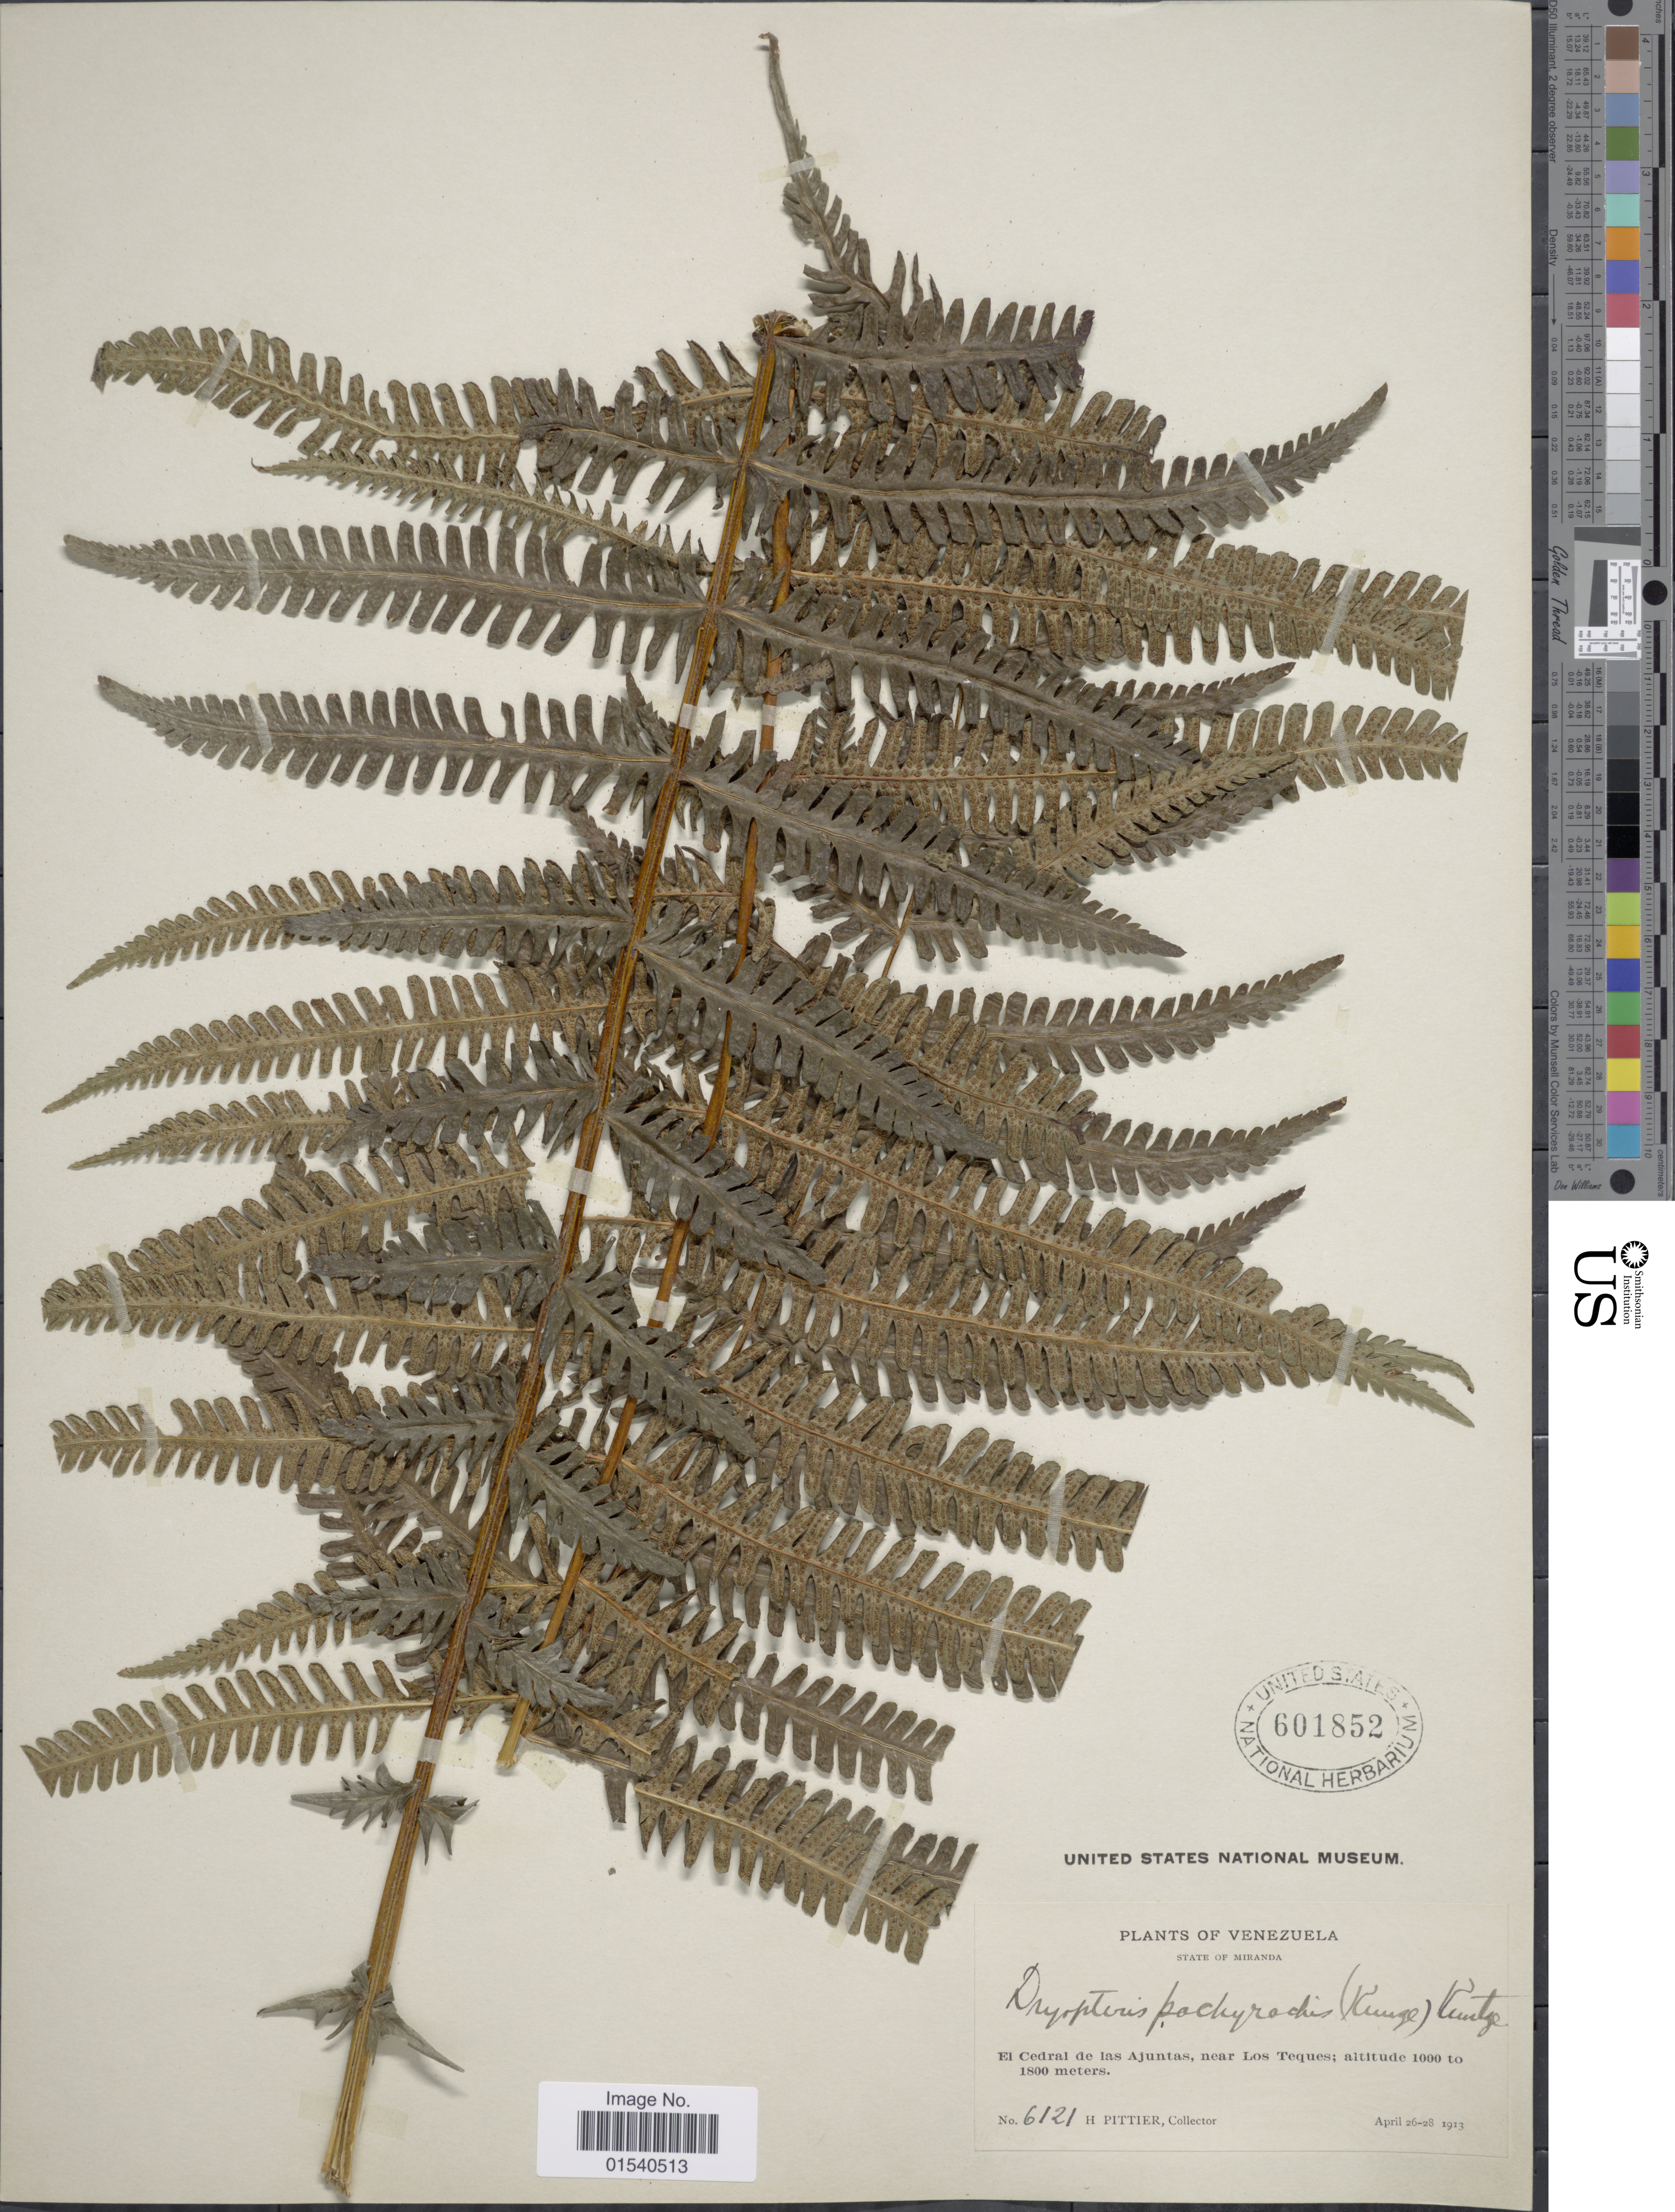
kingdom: Plantae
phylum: Tracheophyta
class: Polypodiopsida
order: Polypodiales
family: Thelypteridaceae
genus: Amauropelta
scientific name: Amauropelta pachyrachis (Kunze) comb. nov., ined 2015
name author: (Kunze)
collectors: H. F. Pittier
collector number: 6121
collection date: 1913-04-26/1913-04-28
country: Venezuela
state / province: Miranda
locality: El Cedral de las Juntas, near Los Teques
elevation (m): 1000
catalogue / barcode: US 601852